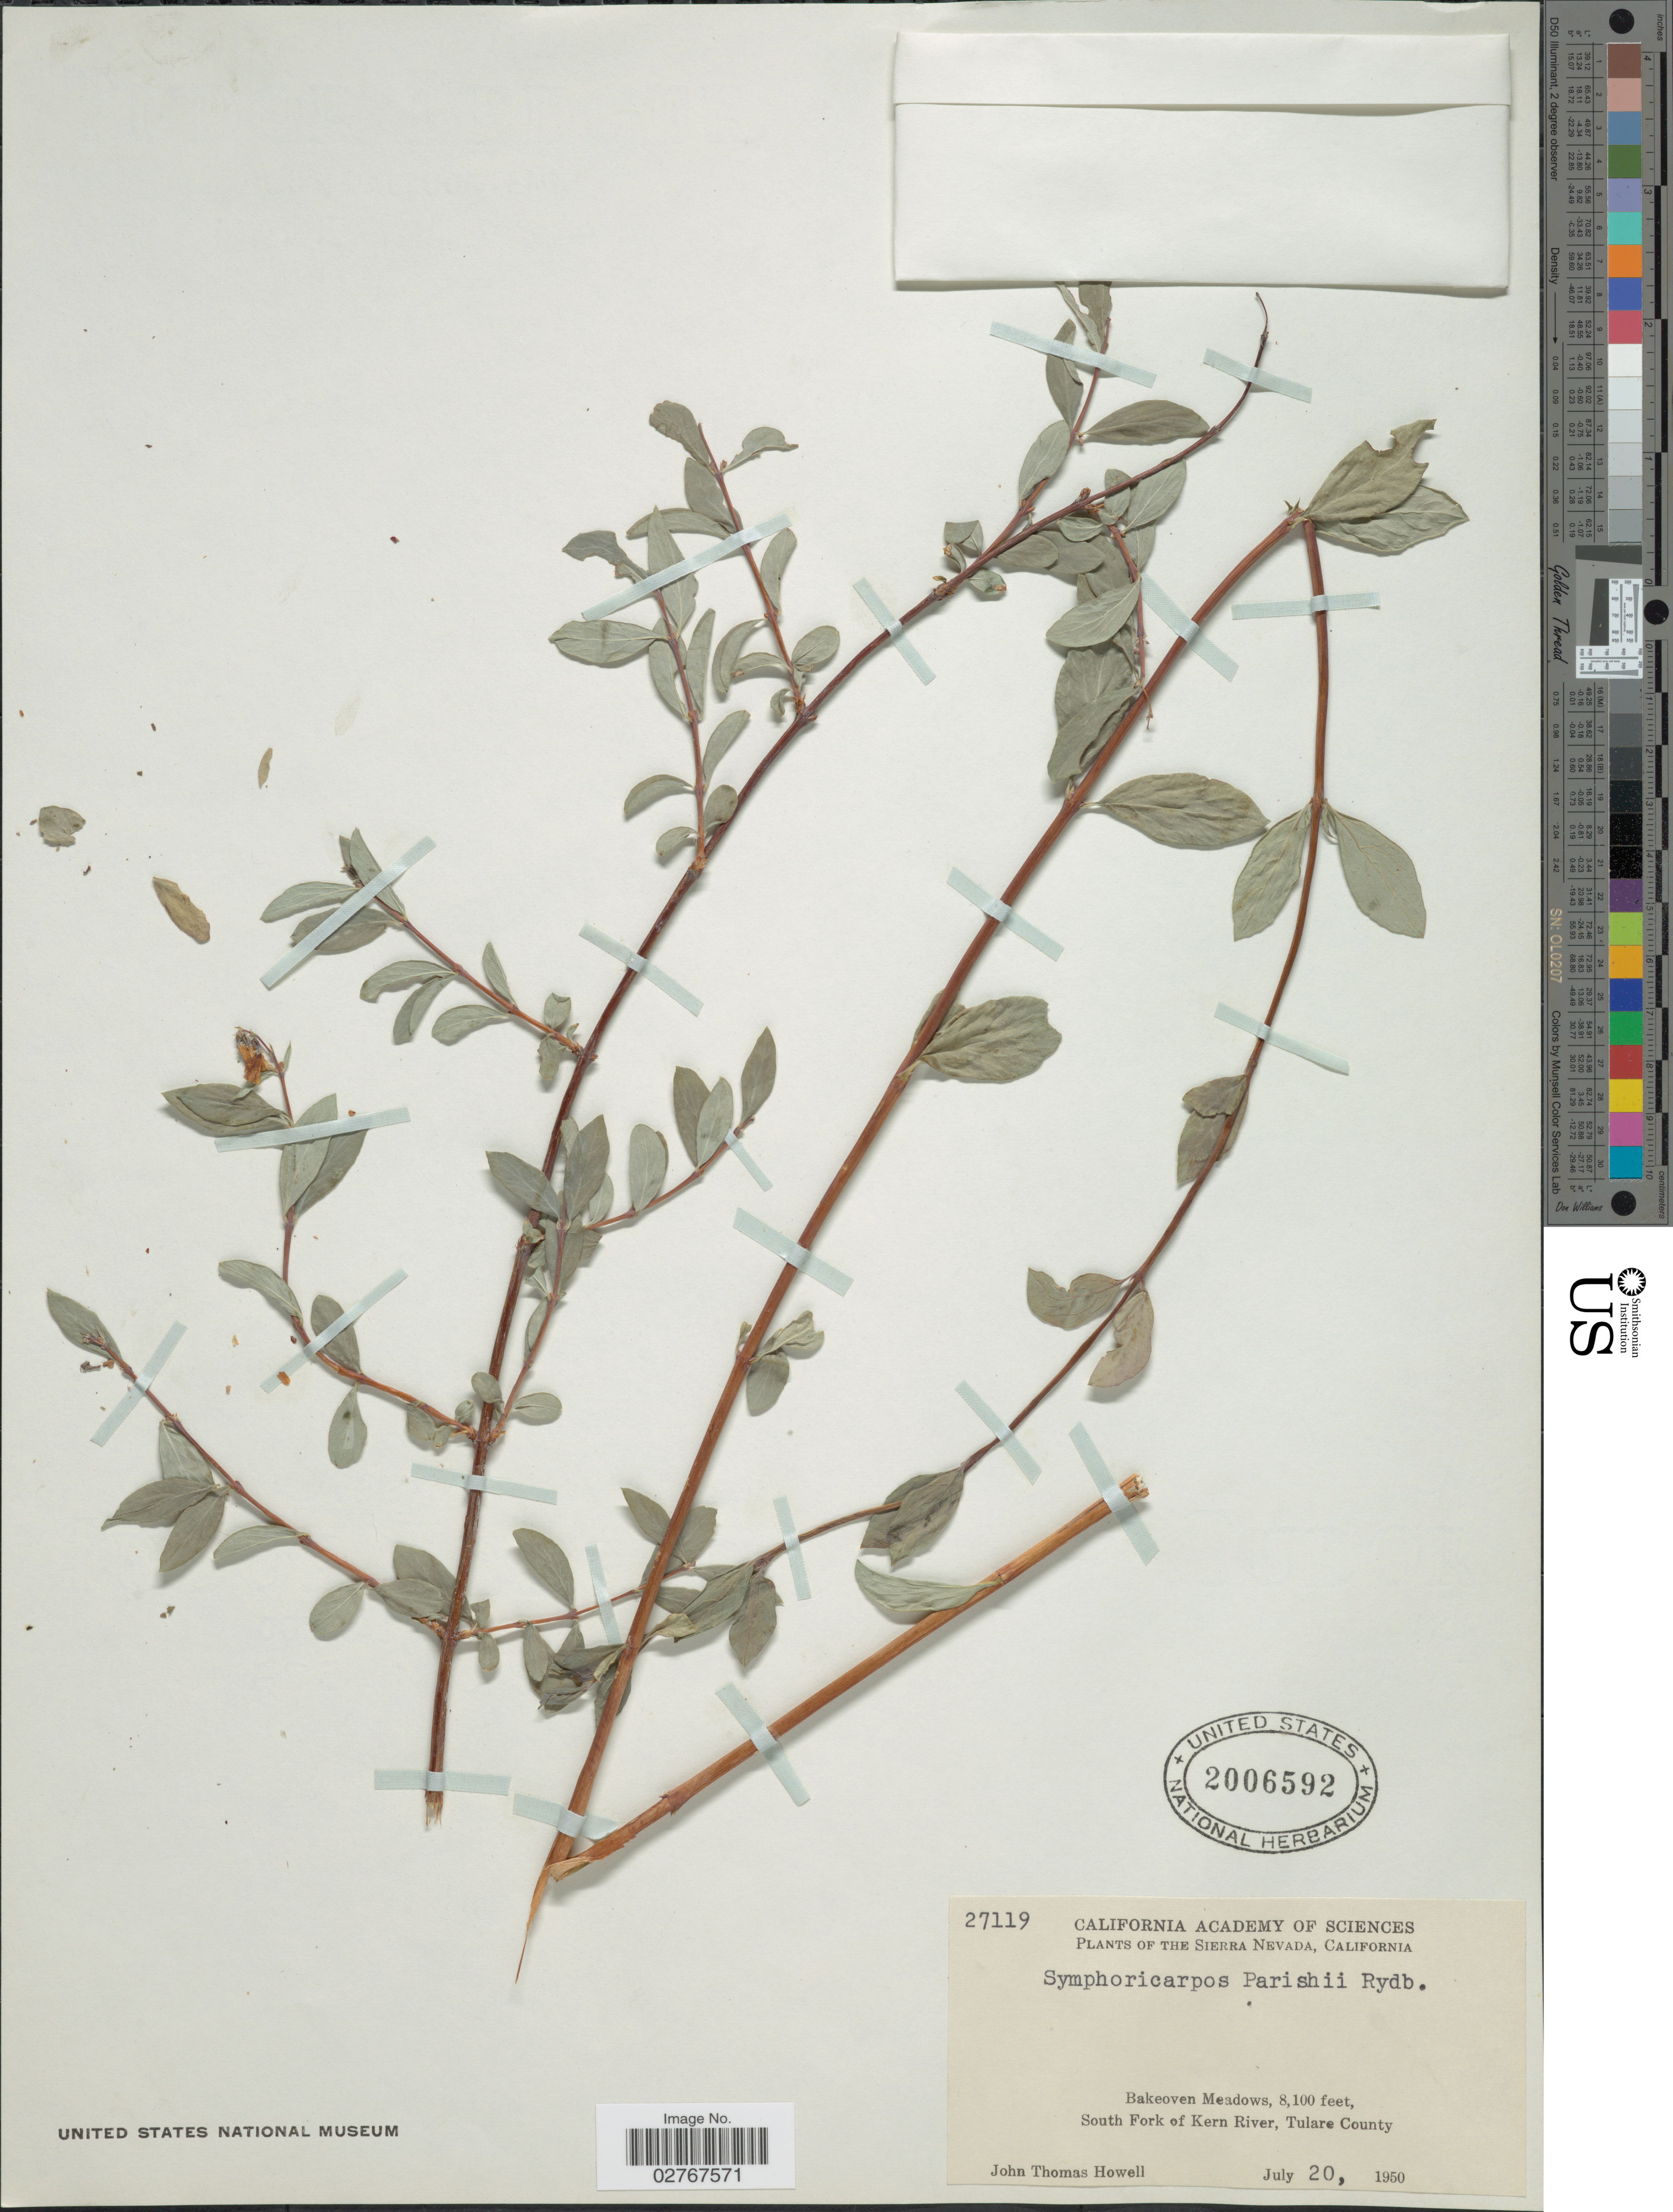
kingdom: Plantae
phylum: Tracheophyta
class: Magnoliopsida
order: Dipsacales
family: Caprifoliaceae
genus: Symphoricarpos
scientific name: Symphoricarpos parishii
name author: Rydb.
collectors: J. T. Howell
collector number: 27119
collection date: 1950-07-20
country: United States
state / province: California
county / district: Tulare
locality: Sierra Nevada, Bakeoven Meadows, South Fork of Kern River, Tulare County.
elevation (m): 2469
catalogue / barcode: US 2006592